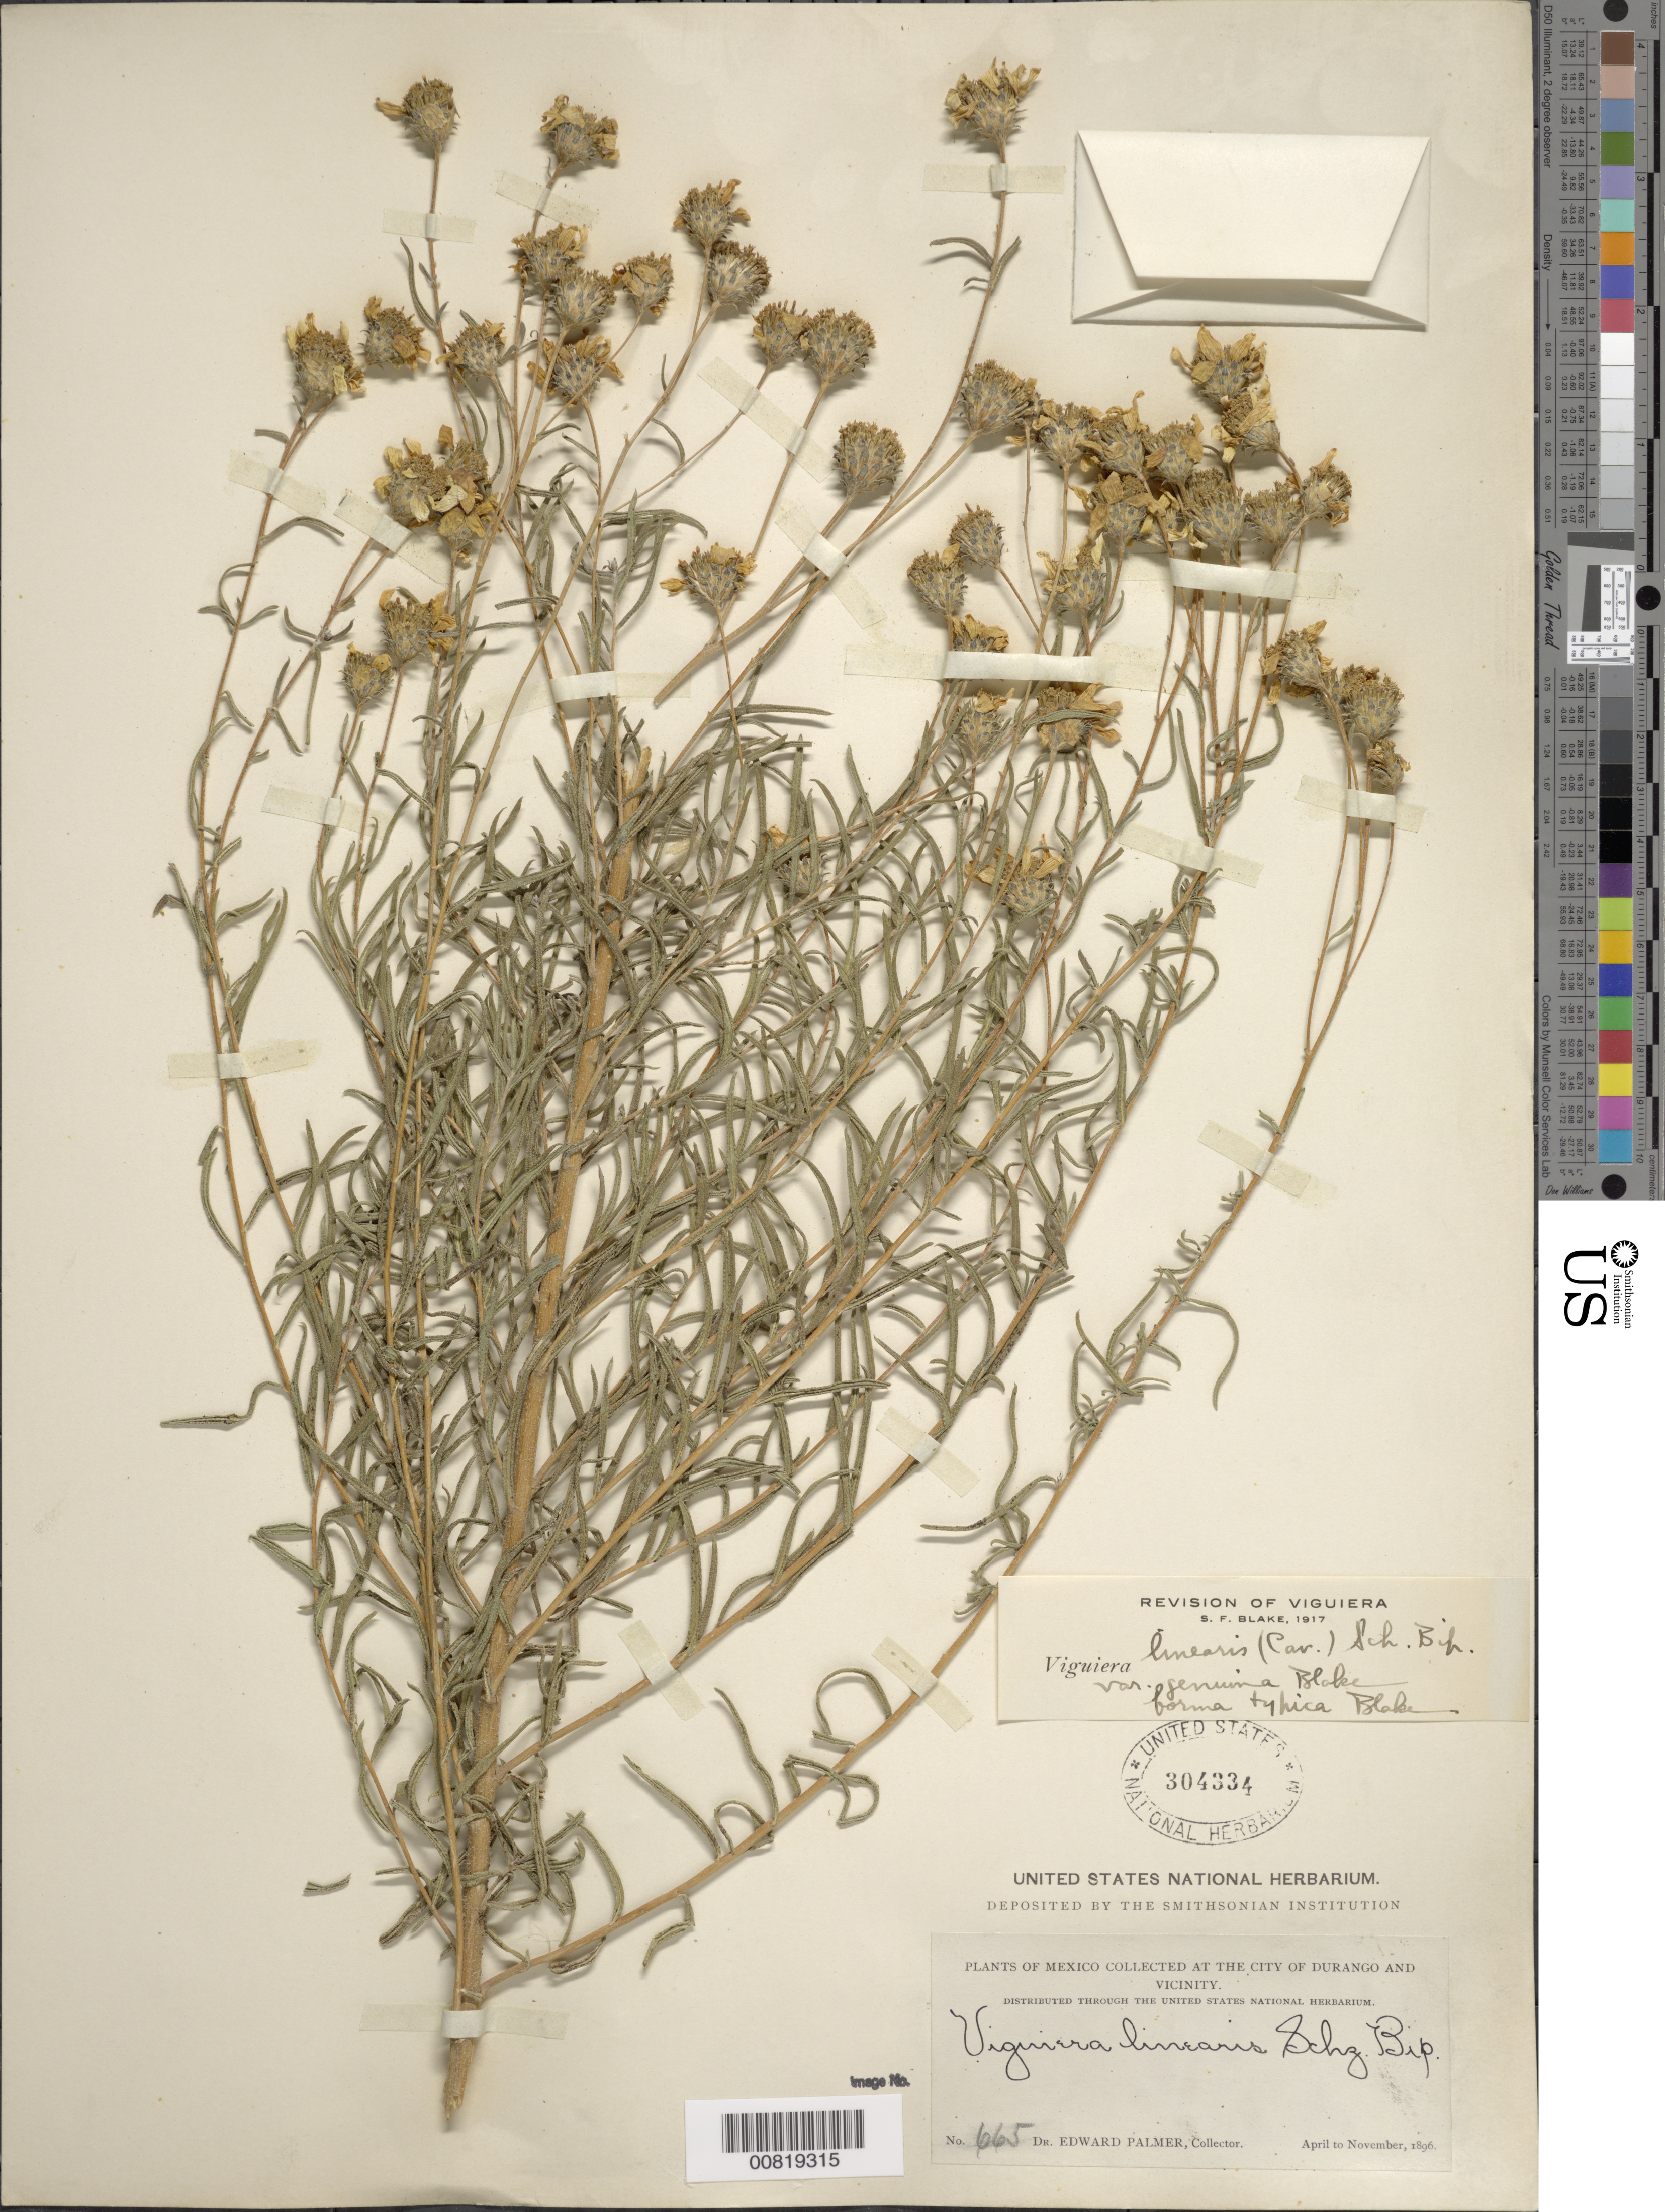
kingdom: Plantae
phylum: Tracheophyta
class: Magnoliopsida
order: Asterales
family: Asteraceae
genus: Viguiera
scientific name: Viguiera linearis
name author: (Cav.) Sch. Bip.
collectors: E. Palmer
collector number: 665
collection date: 1896-04/1896-11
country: Mexico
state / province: Durango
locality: At the City of Durango and Vicinity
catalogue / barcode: US 304334